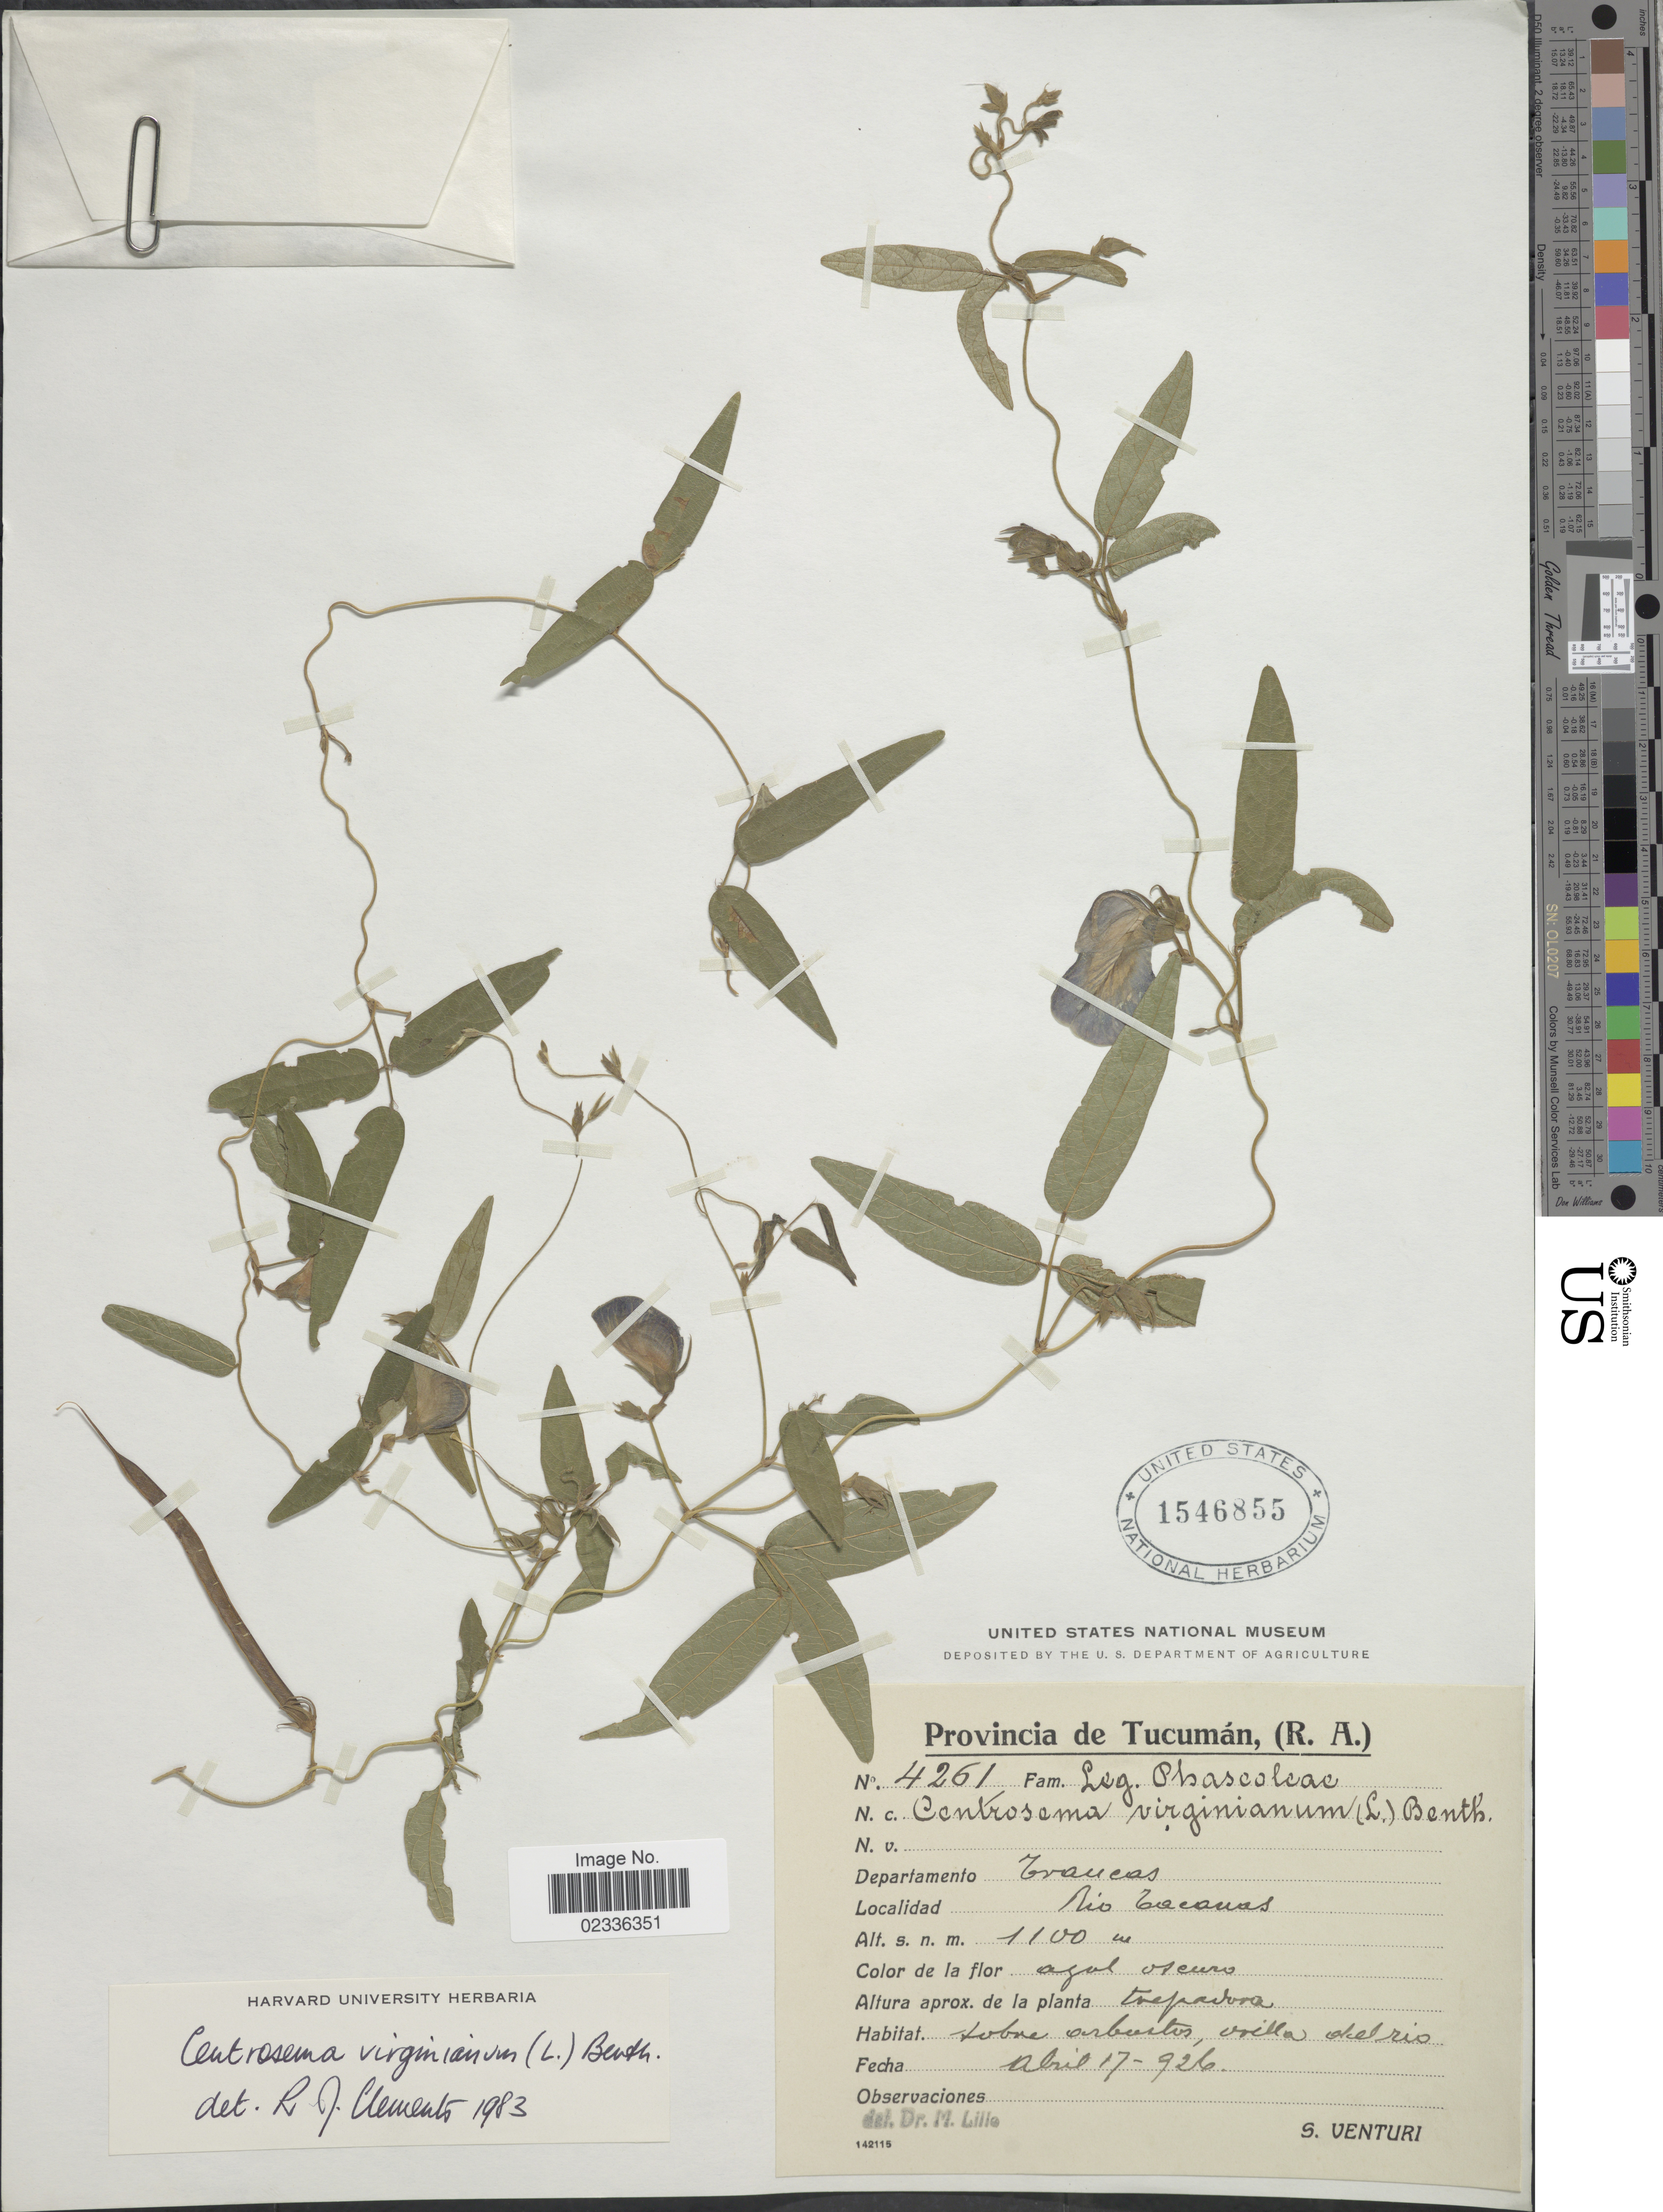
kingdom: Plantae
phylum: Tracheophyta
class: Magnoliopsida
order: Fabales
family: Fabaceae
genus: Centrosema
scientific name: Centrosema virginianum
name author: (L.) Benth.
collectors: S. Venturi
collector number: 4261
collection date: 1926-04-17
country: Argentina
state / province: Tucuman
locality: Departamento Trancas, Rio Tacanas.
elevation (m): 1100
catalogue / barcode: US 1546855